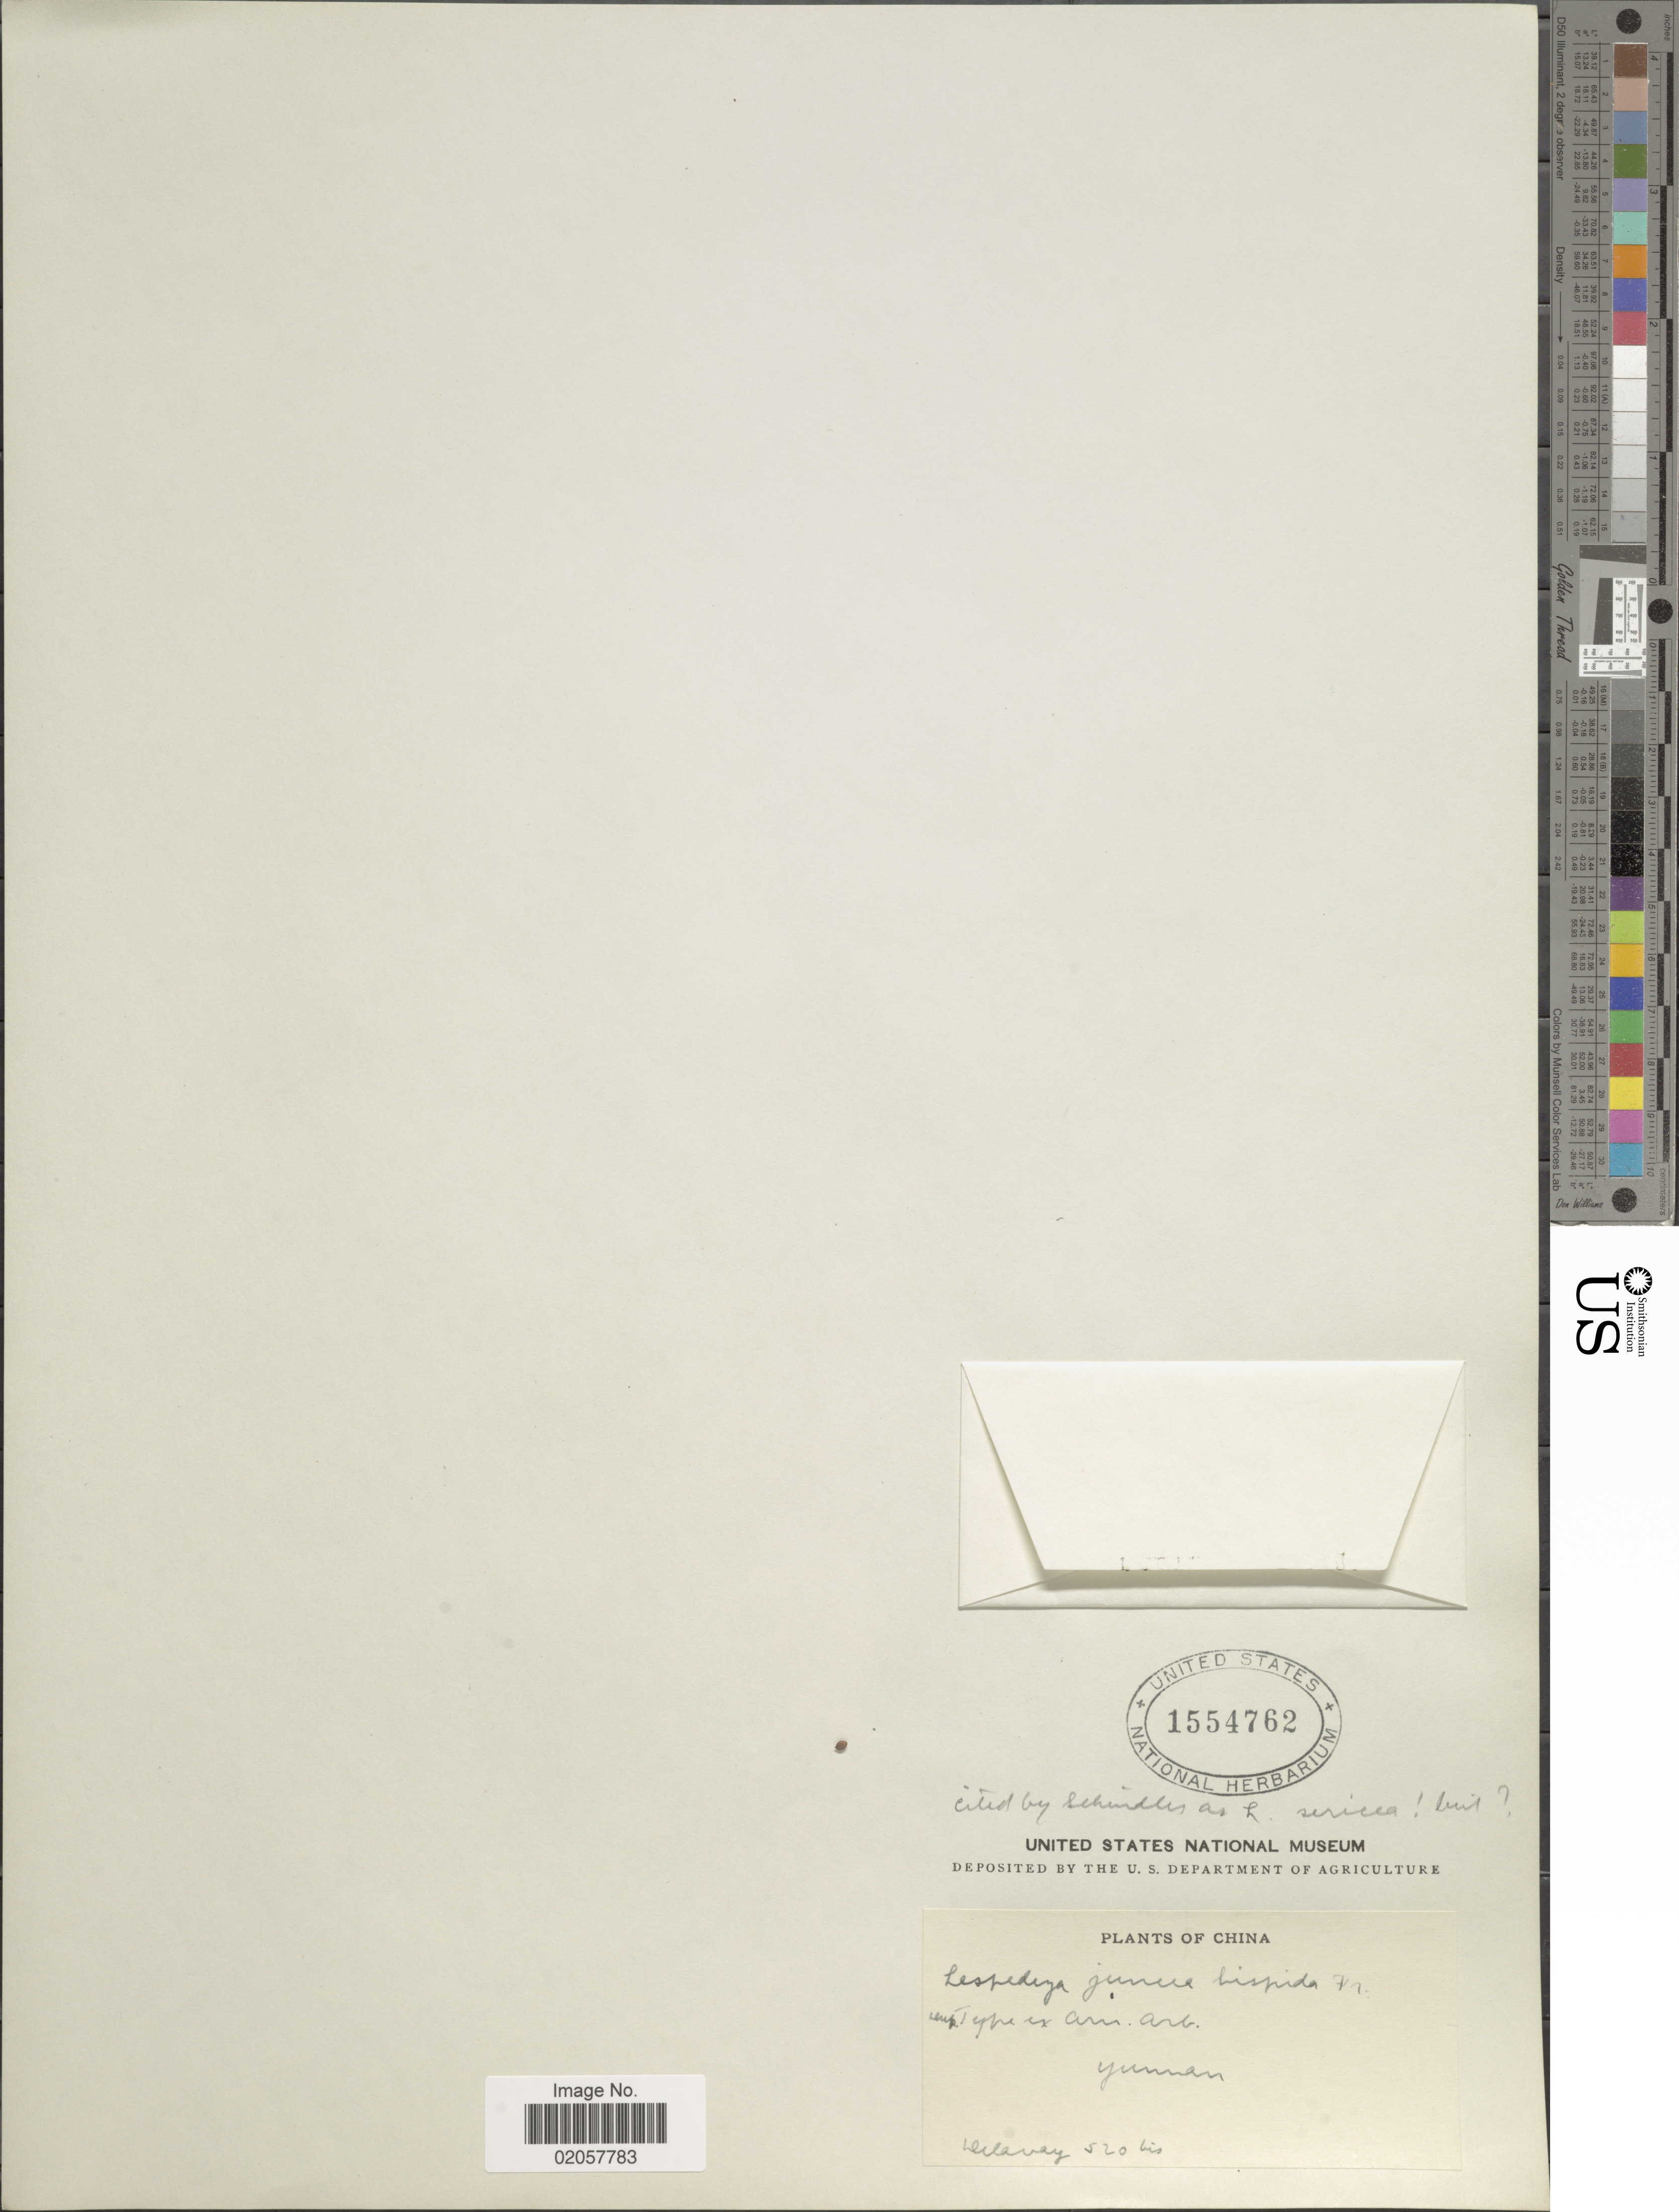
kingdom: Plantae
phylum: Tracheophyta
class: Magnoliopsida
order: Fabales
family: Fabaceae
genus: Lespedeza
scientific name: Lespedeza cuneata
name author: (Dum. Cours.) G. Don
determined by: Strong, Mark T., (BOT), Smithsonian Institution - National Museum of Natural History (UNITED STATES)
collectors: Delavay, --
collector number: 520bis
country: China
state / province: Yunnan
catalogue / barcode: US 1554762